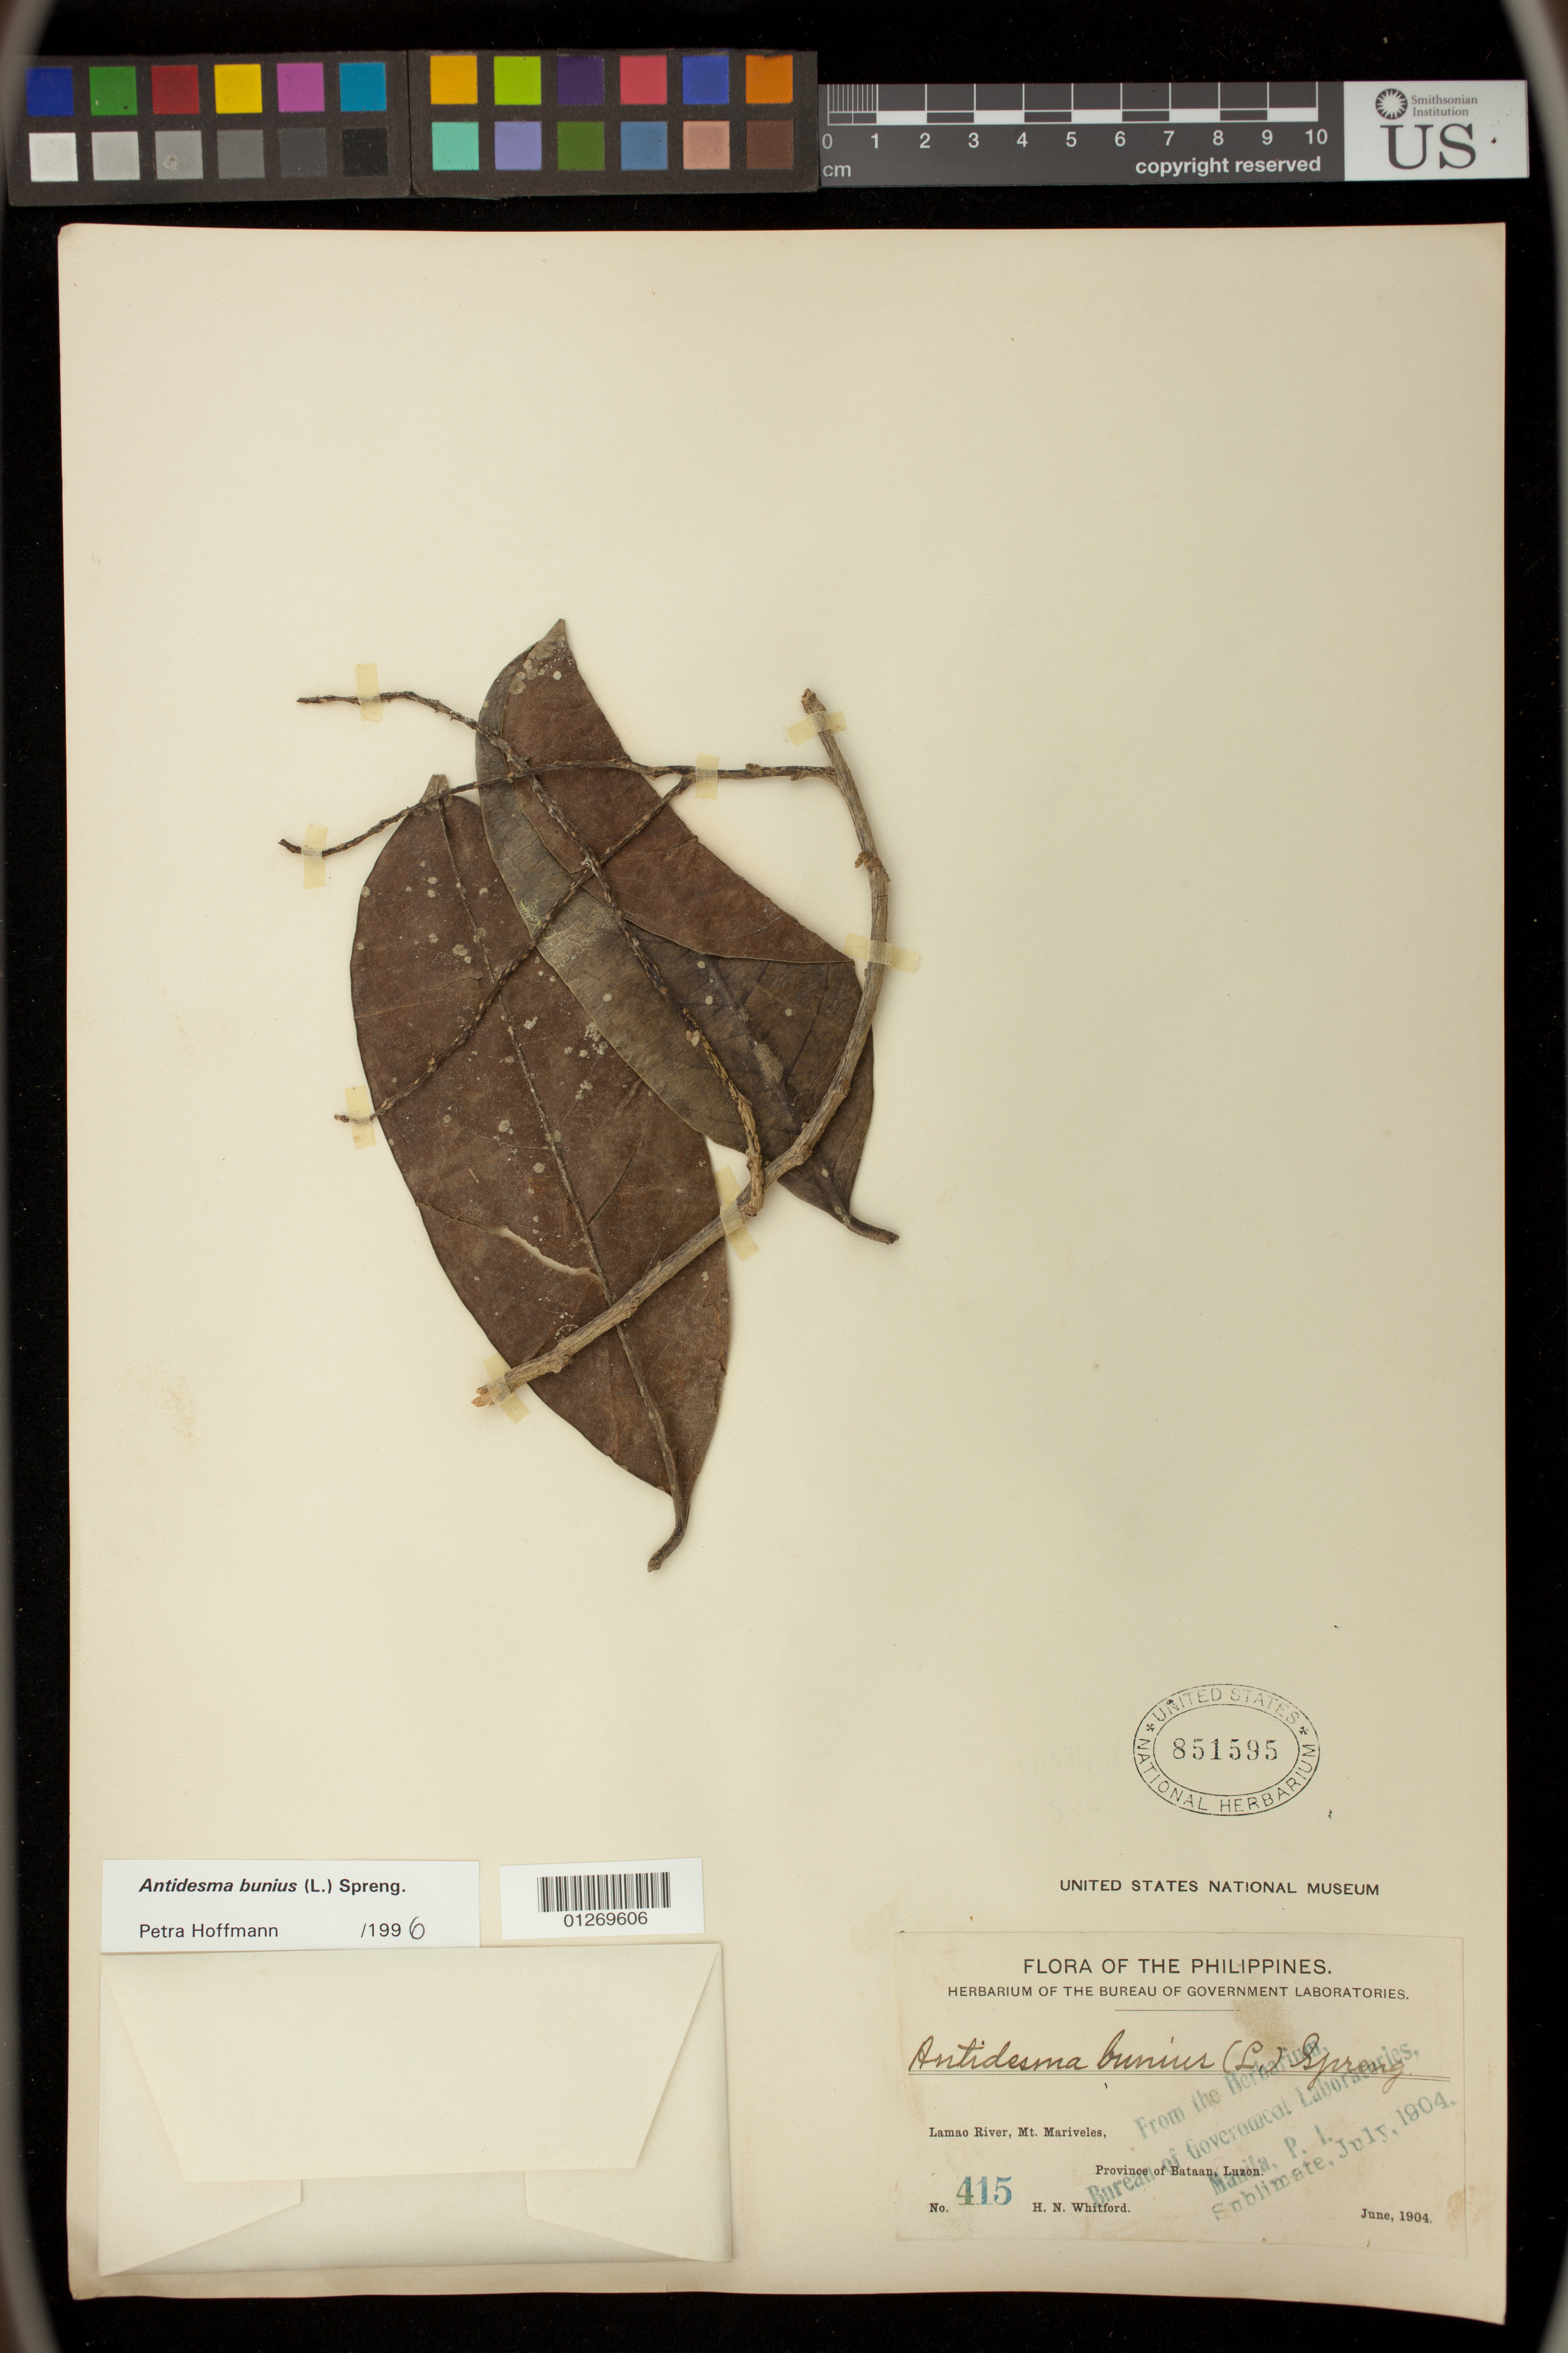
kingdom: Plantae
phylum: Tracheophyta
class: Magnoliopsida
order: Malpighiales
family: Phyllanthaceae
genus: Antidesma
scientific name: Antidesma bunius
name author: (L.) Spreng.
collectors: H. N. Whitford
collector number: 415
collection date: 1904-06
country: Philippines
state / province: Central Luzon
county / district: Bataan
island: Luzon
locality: Lamao River, Mt. Mariveles, Province of Bataan, Luzon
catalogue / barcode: US 851595